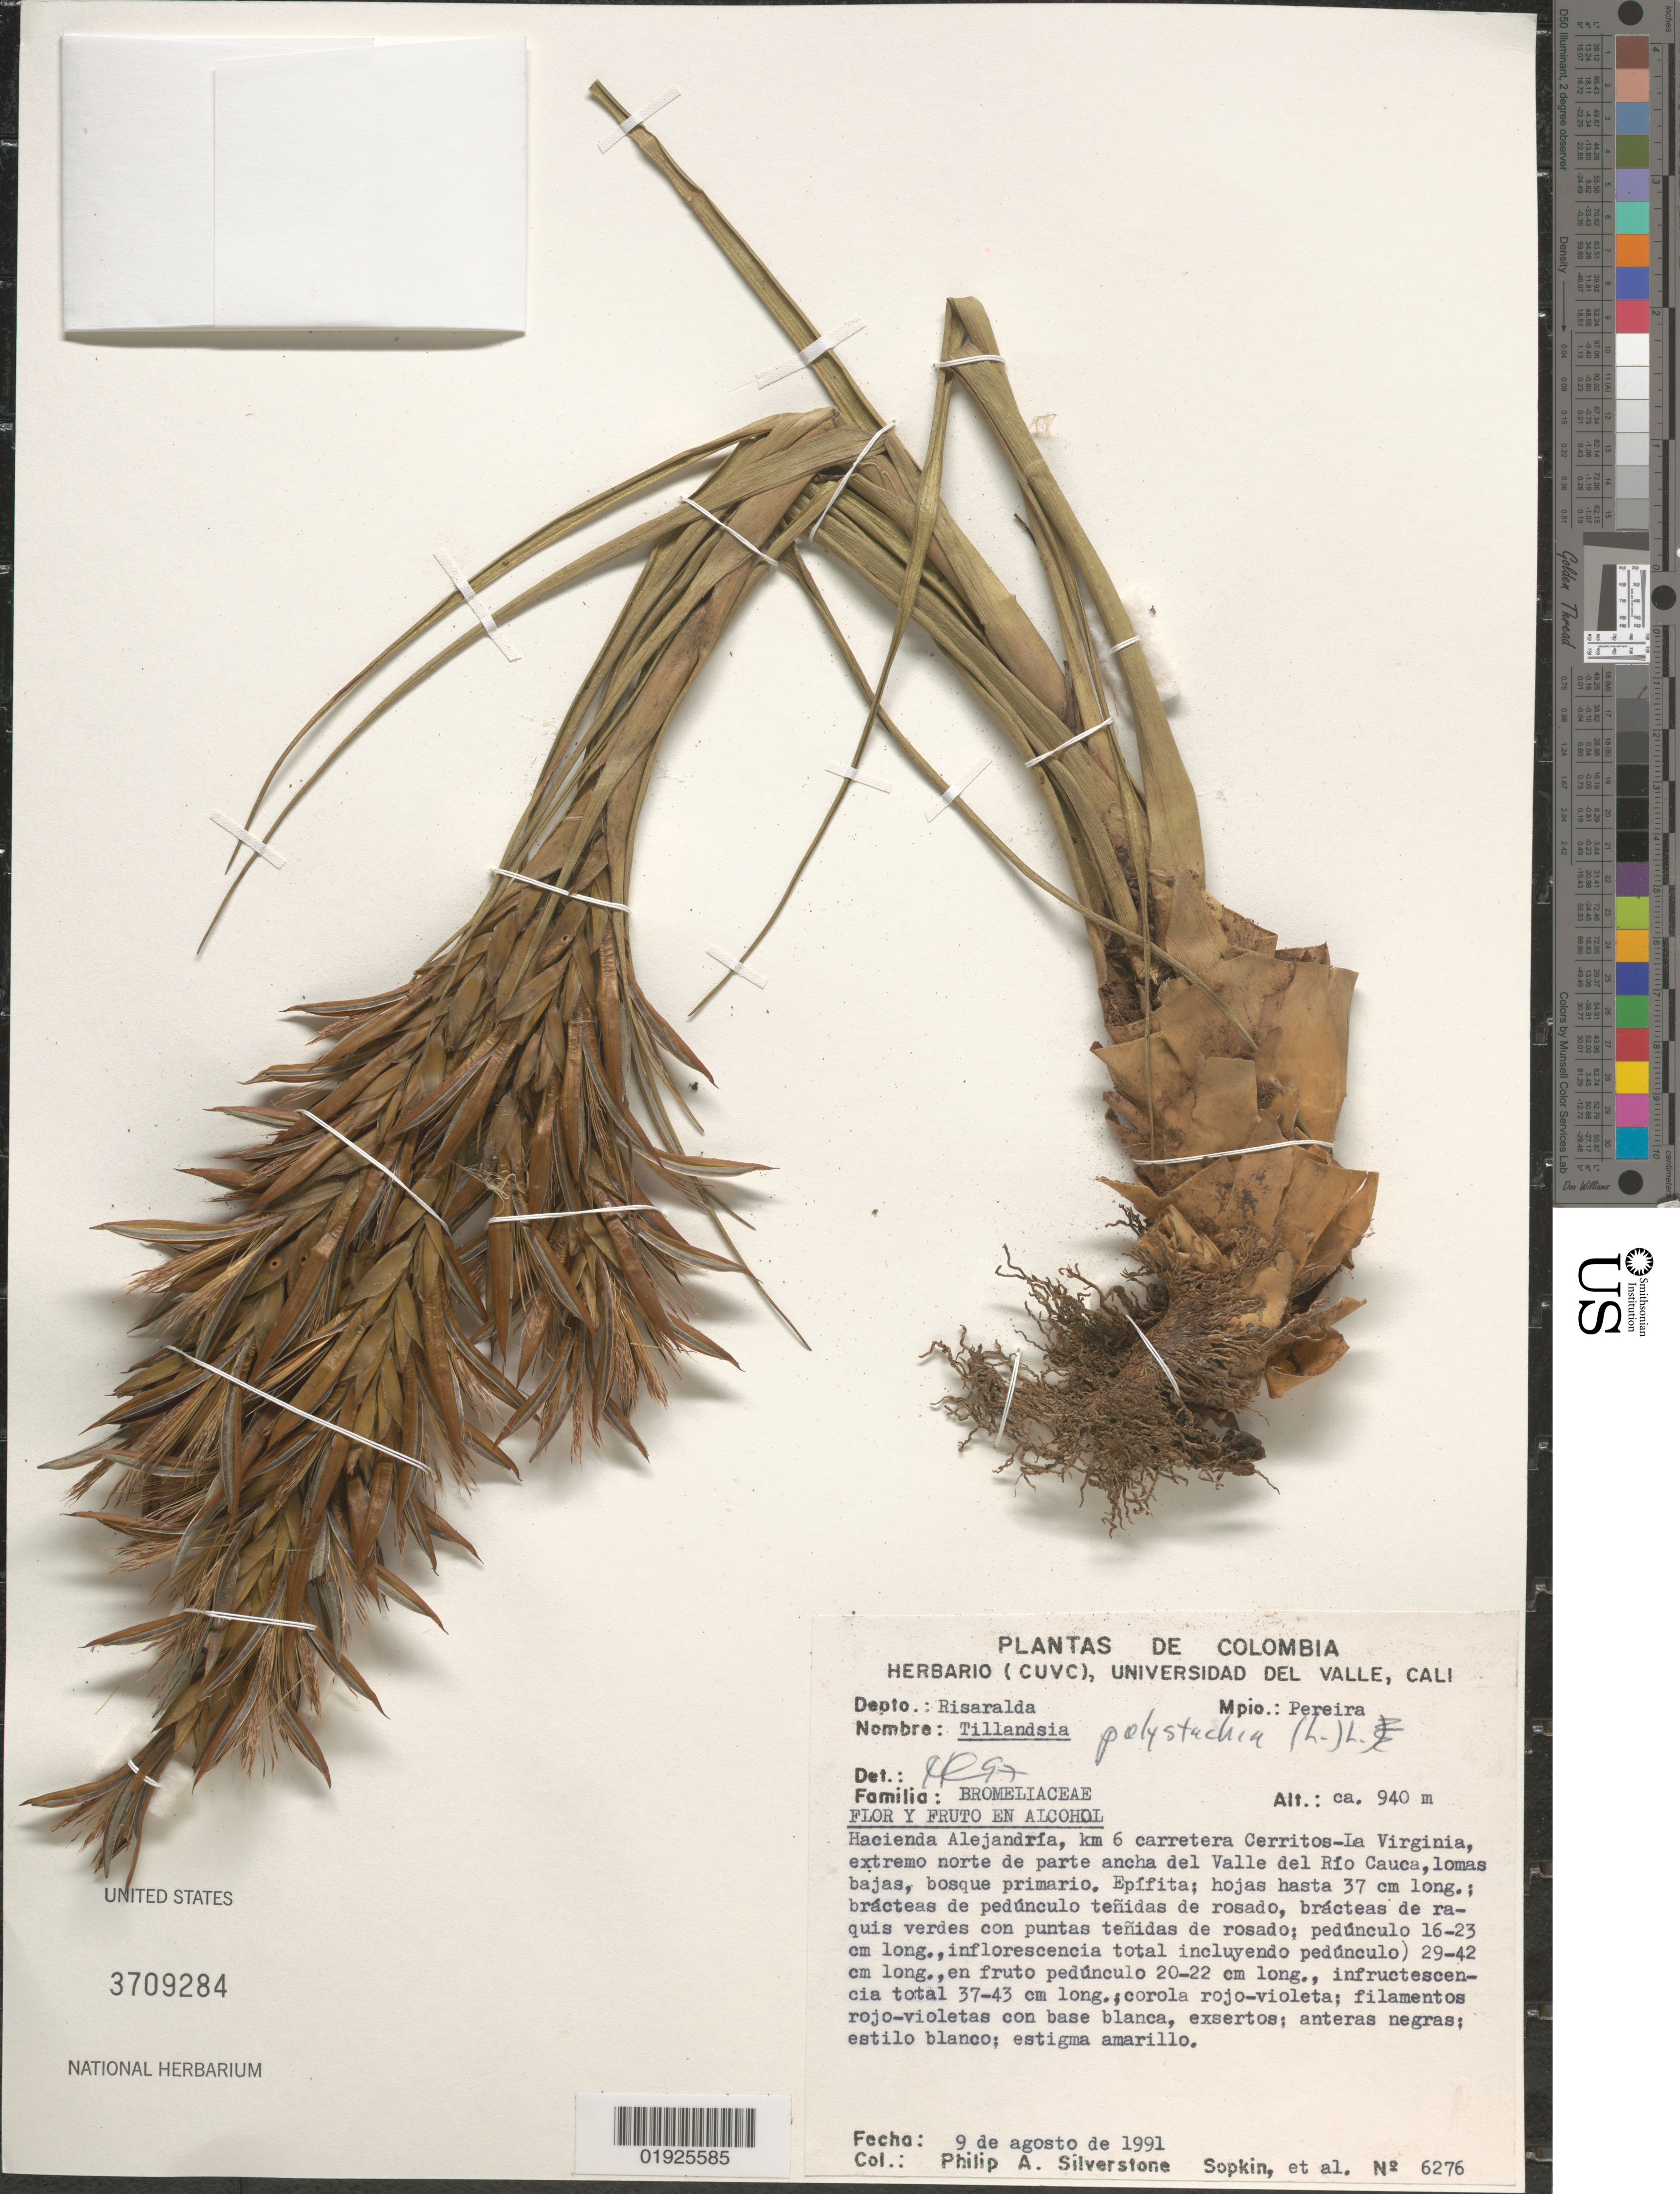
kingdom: Plantae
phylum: Tracheophyta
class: Liliopsida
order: Poales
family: Bromeliaceae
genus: Tillandsia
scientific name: Tillandsia polystachia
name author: (L.) L.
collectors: P. A. Silverstone-Sopkin et al.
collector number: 6276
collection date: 1991-08-09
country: Colombia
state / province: Risaralda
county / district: Pereira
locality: Hacienda Alexandria, km 6 carretera Cerritos-La Virginia, extremo norte de parte ancha del Valle del Rio Cauca.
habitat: Lomas bajas, bosque primario.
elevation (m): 940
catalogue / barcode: US 3709284